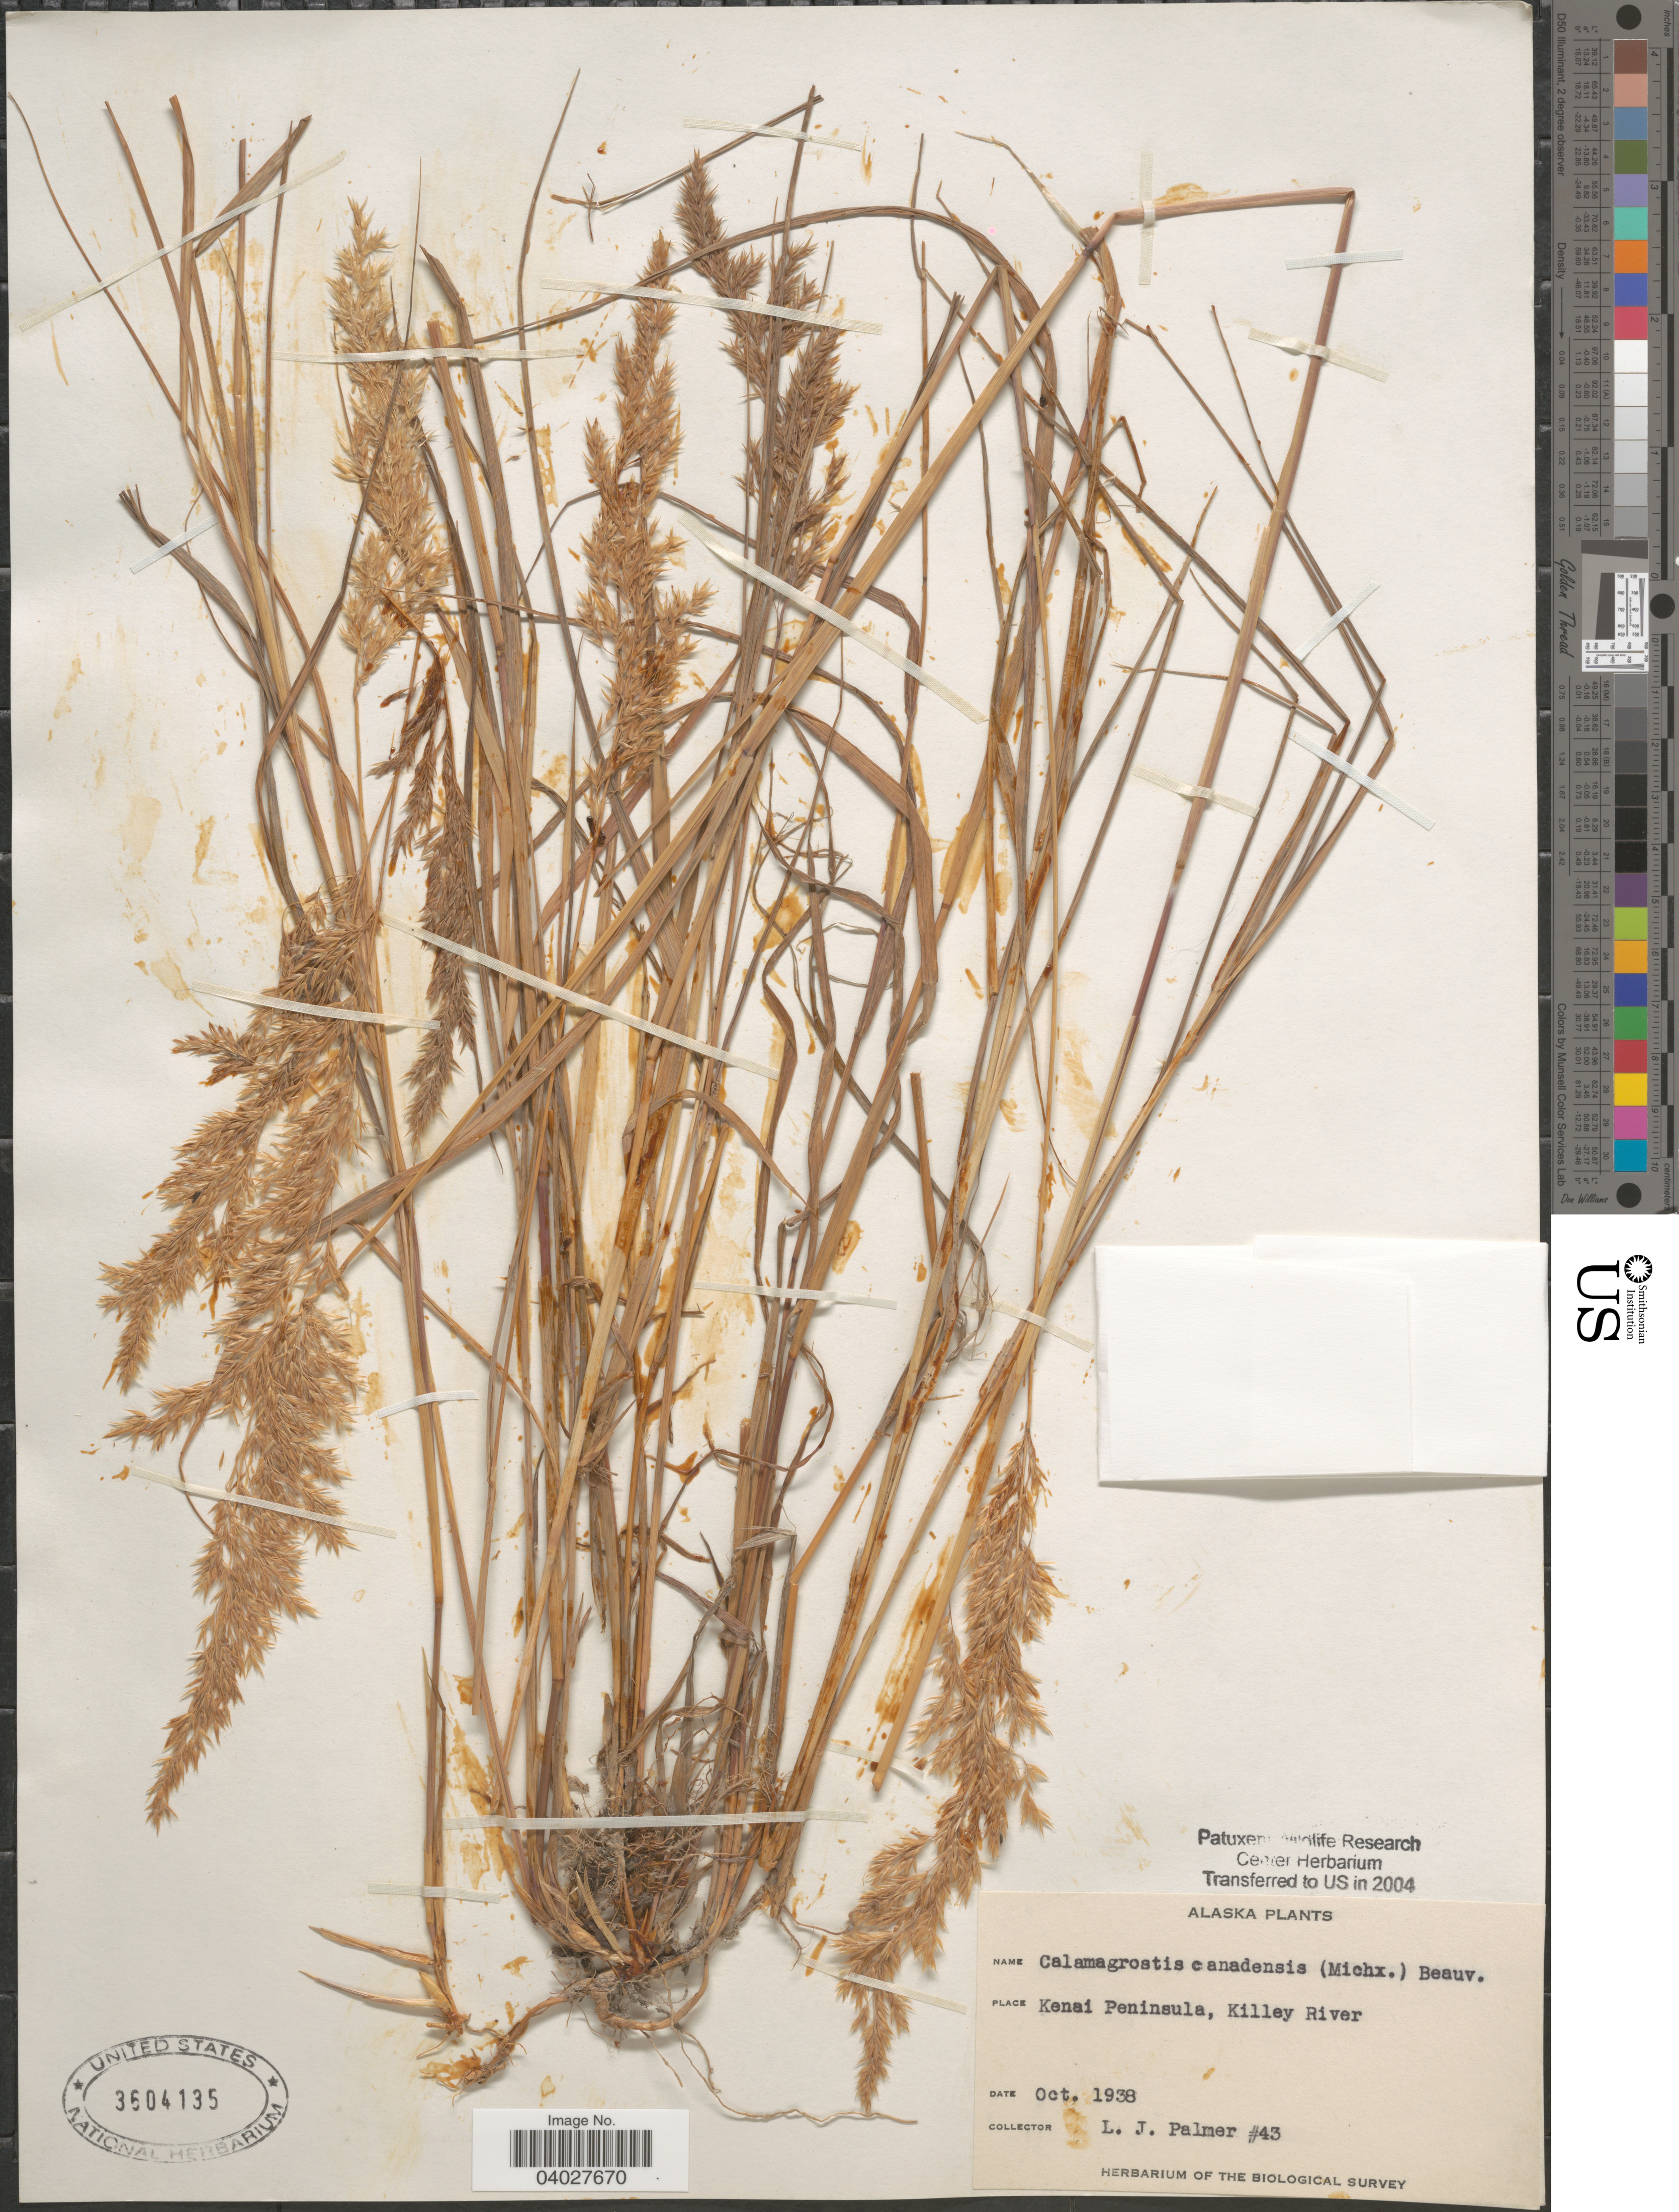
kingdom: Plantae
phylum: Tracheophyta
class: Liliopsida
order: Poales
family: Poaceae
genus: Calamagrostis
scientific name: Calamagrostis canadensis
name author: (Michx.) P. Beauv.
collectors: L. J. Palmer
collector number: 43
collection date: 1938-10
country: United States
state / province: Alaska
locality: Kenai Peninsula, Killey River.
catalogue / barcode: US 3604135